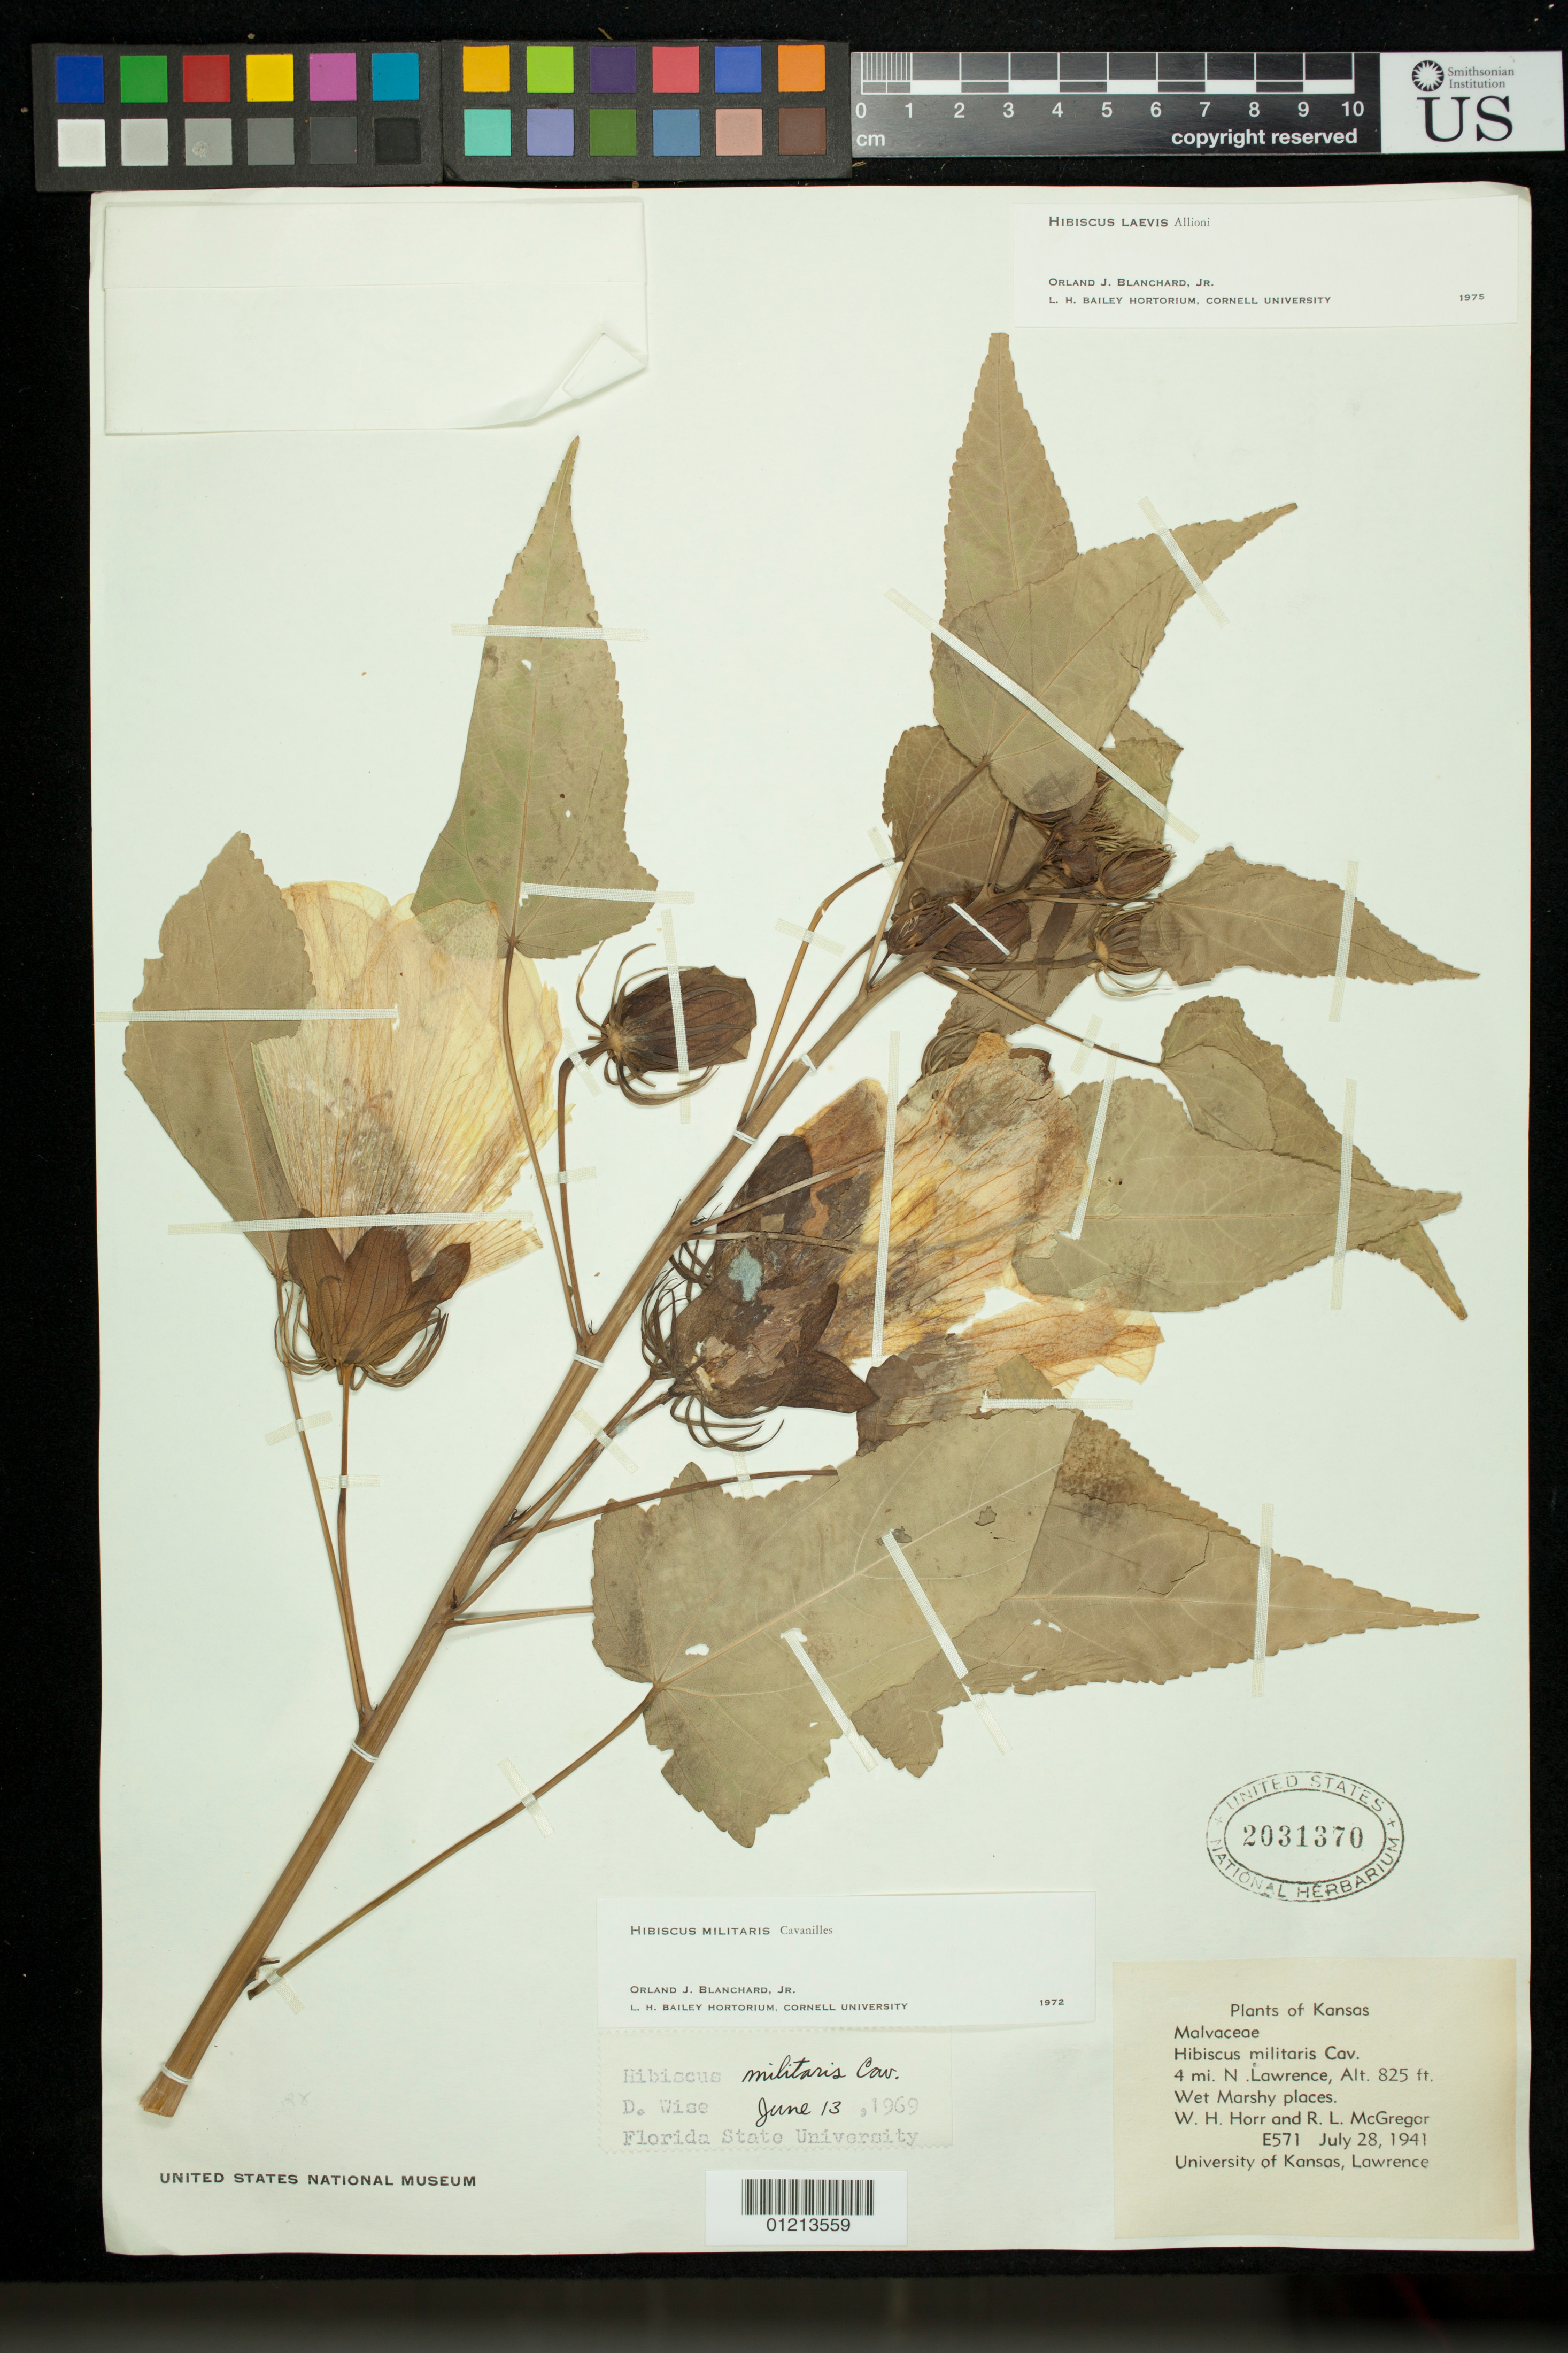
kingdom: Plantae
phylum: Tracheophyta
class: Magnoliopsida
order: Malvales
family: Malvaceae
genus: Hibiscus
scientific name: Hibiscus laevis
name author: All.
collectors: W. H. Horr & R. McGregor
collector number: E571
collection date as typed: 28 Jul 1941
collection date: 1941-07-28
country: United States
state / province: Kansas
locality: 4 mi. N. Lawrence. Wet marshy places.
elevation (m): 251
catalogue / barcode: US 2031370